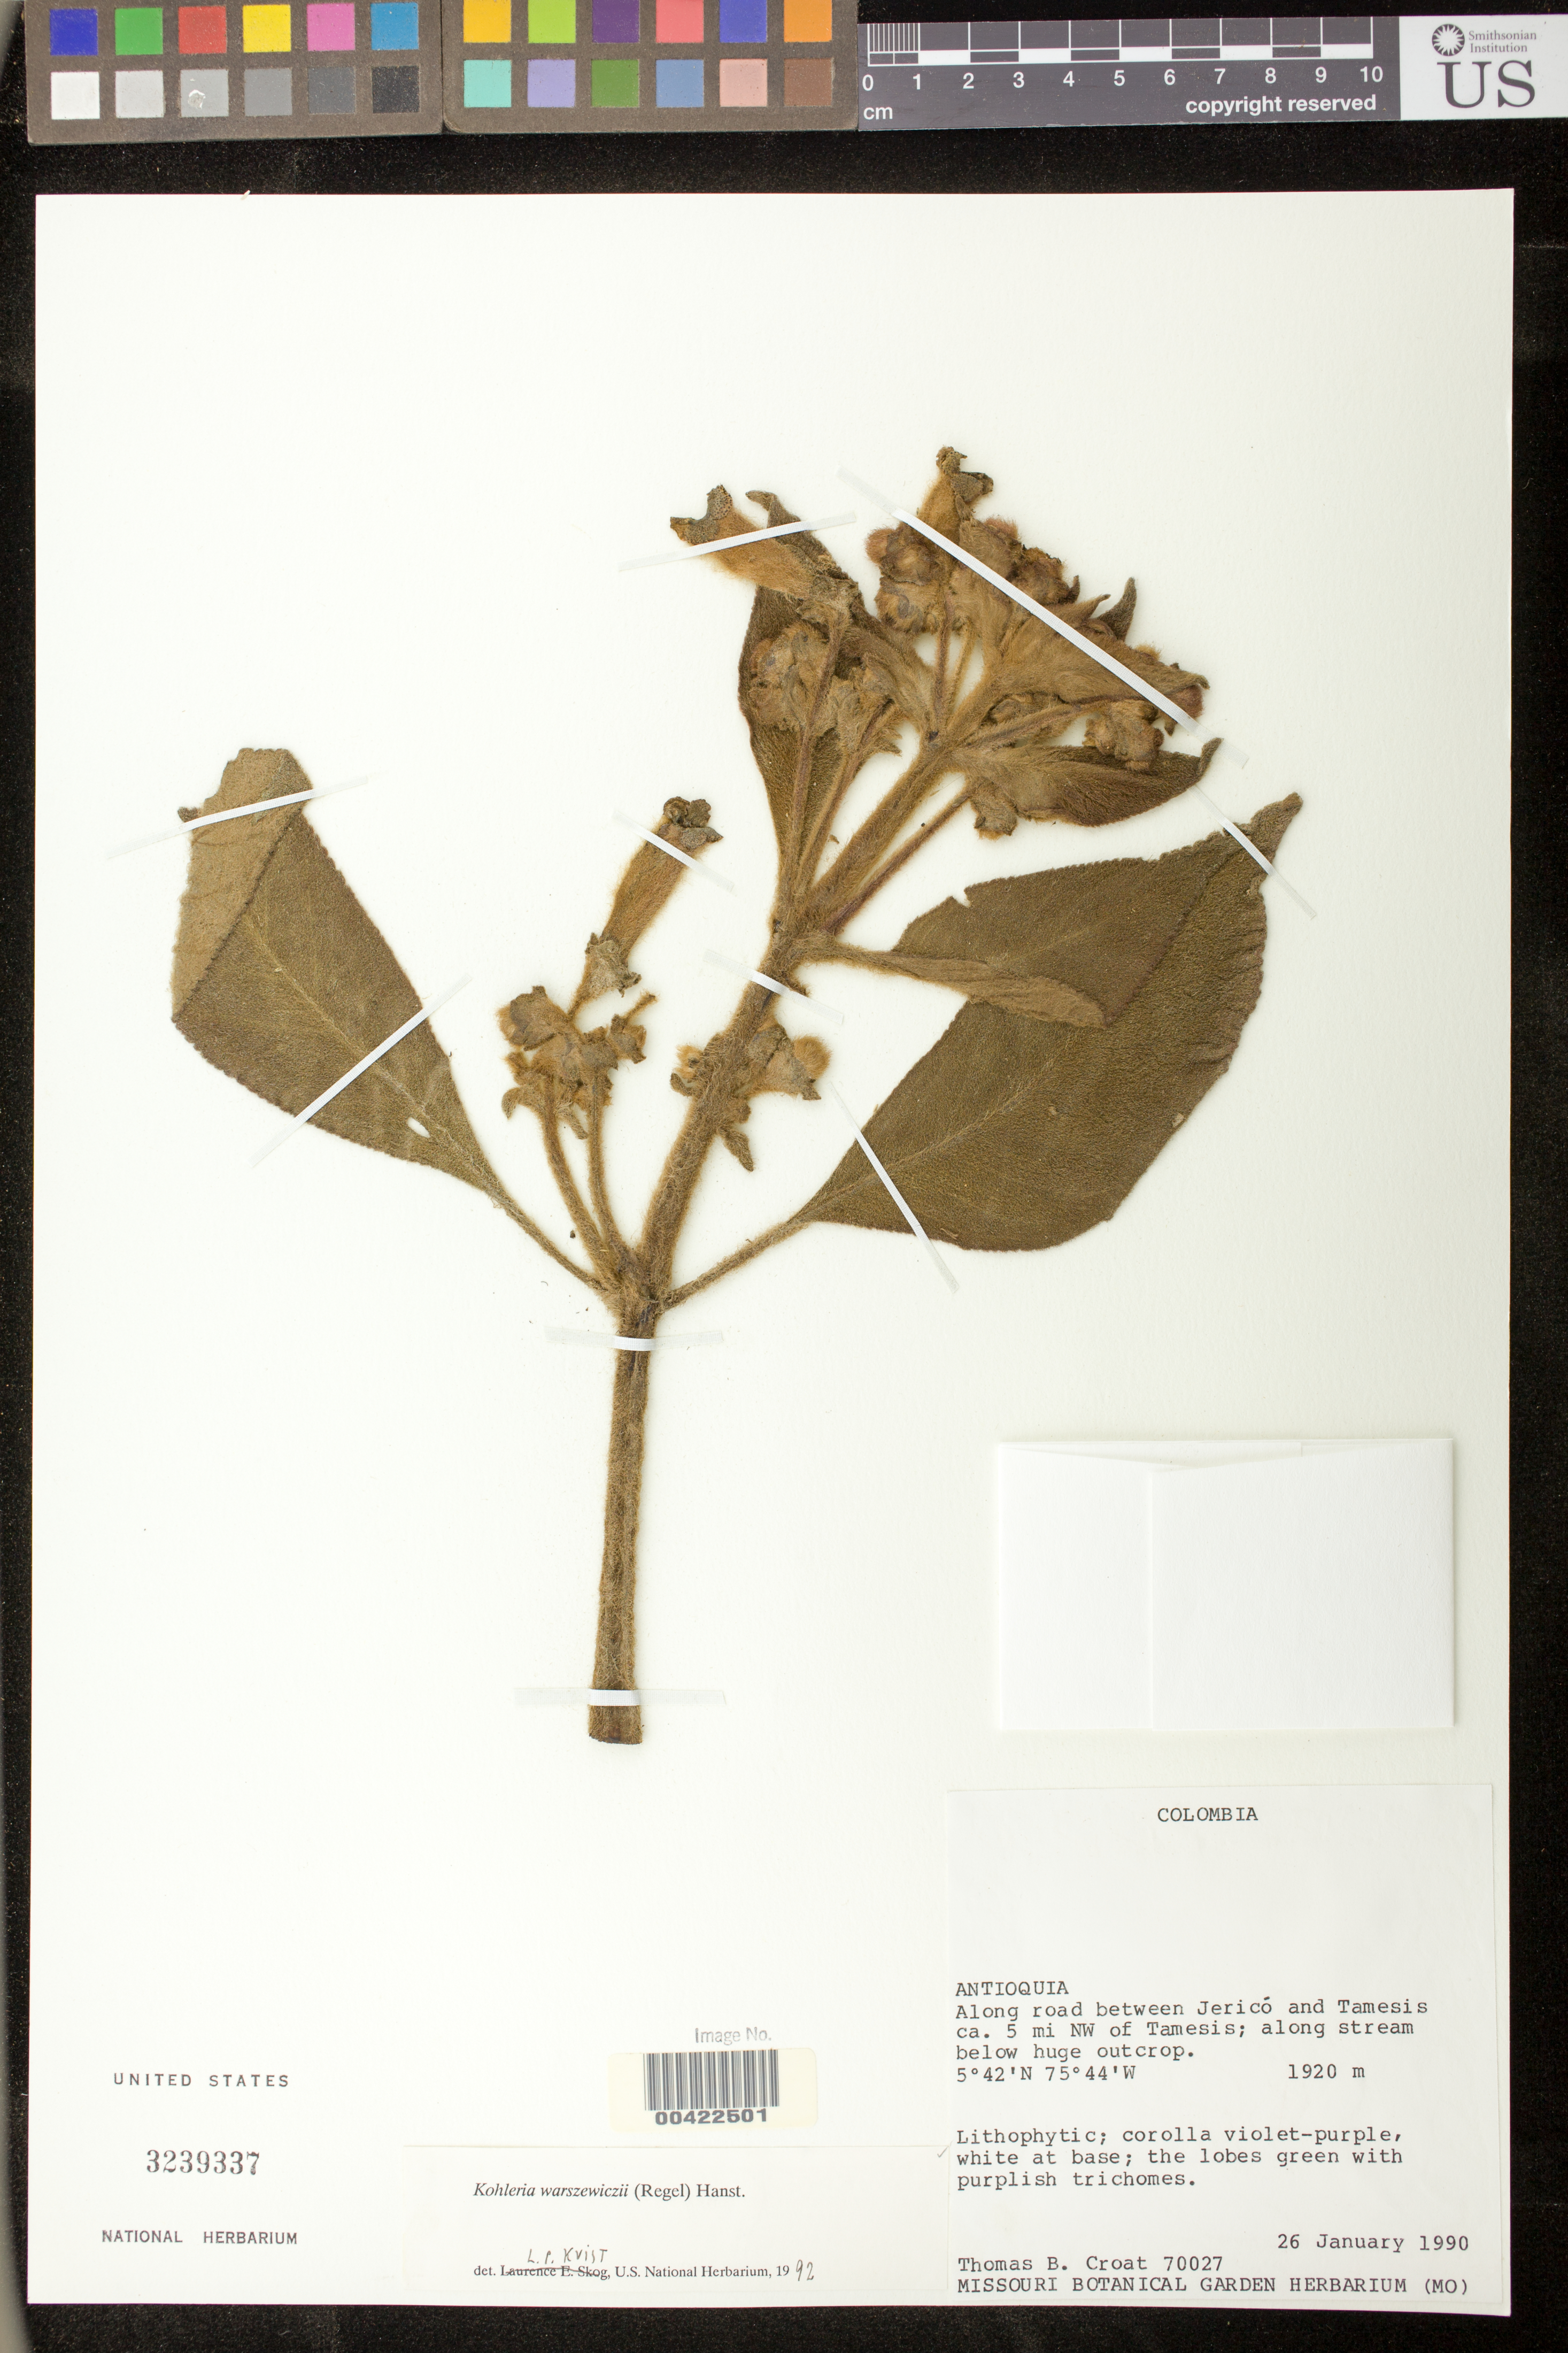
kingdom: Plantae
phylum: Tracheophyta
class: Magnoliopsida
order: Lamiales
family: Gesneriaceae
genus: Kohleria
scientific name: Kohleria warszewiczii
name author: (Regel) Hanst.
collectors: T. B. Croat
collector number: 70027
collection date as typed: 26 Jan 1990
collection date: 1990-01-26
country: Colombia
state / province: Antioquia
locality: Between Jerico and Tamesis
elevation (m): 1920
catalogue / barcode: US 3239337